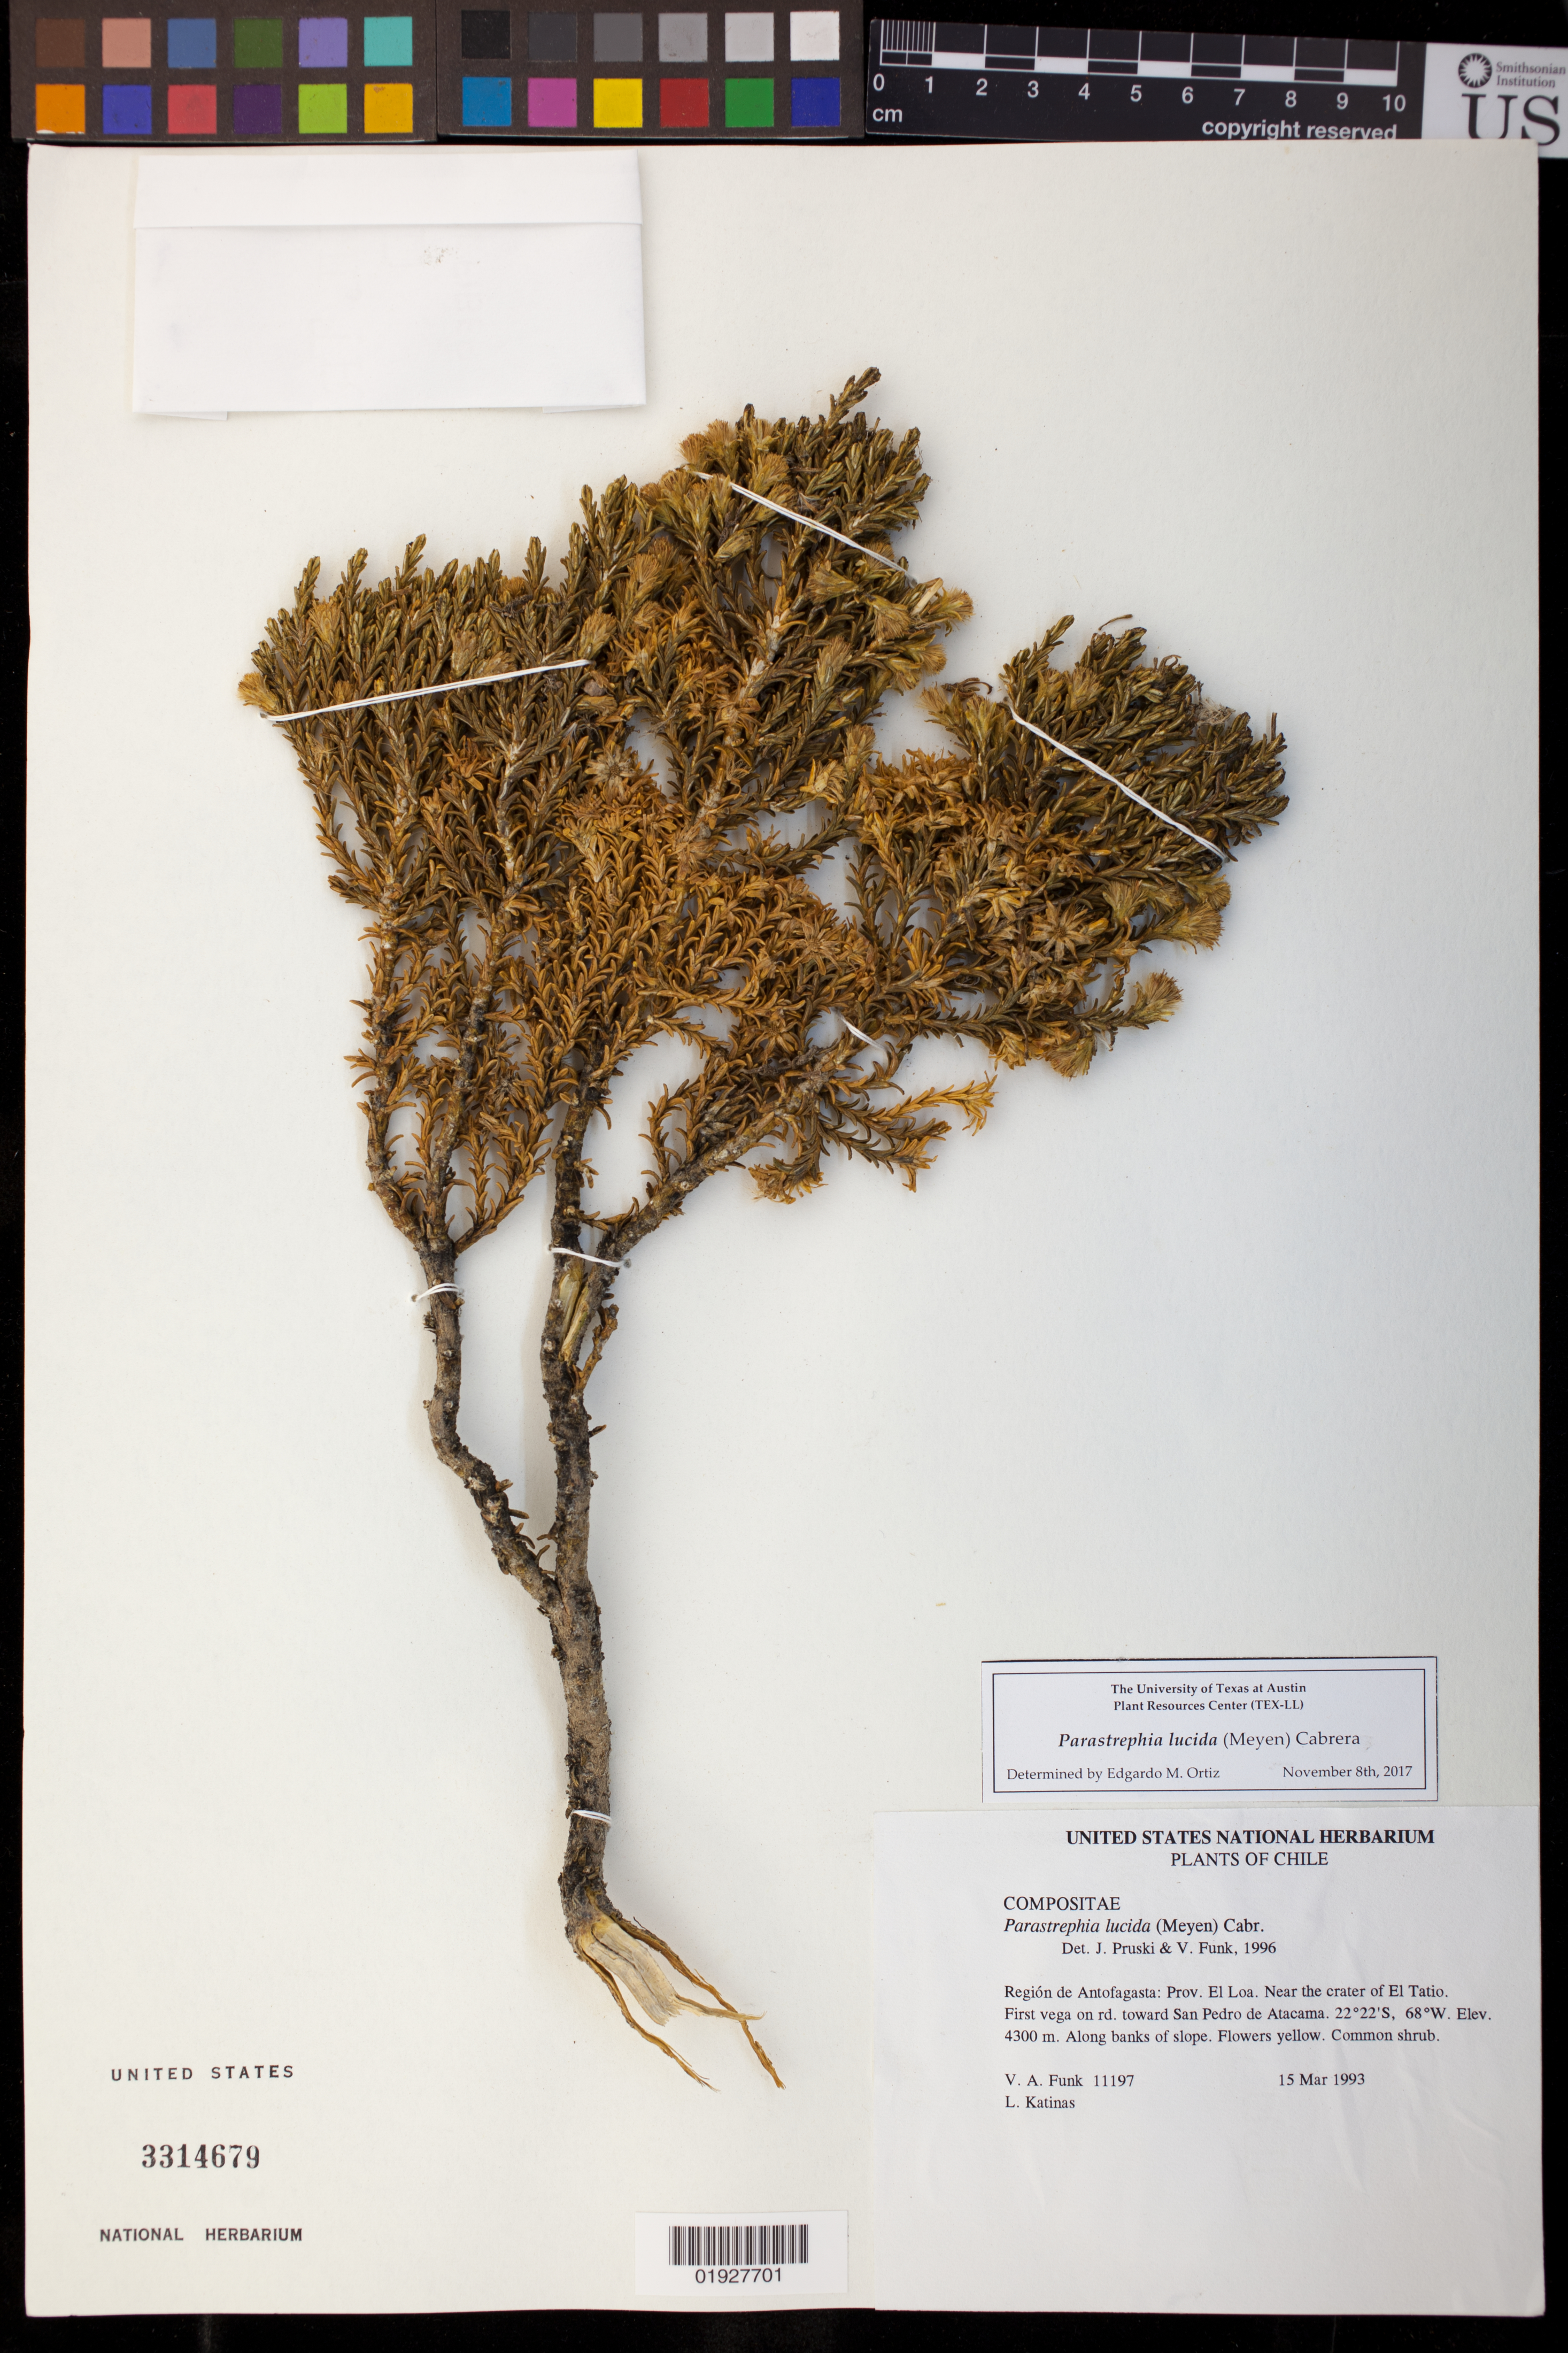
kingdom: Plantae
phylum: Tracheophyta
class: Magnoliopsida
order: Asterales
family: Asteraceae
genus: Parastrephia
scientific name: Parastrephia lucida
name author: (Meyen) Cabrera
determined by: Ortiz, E. M.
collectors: V. Funk & L. Katinas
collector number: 11197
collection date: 1993-03-15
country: Chile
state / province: Antofagasta (II)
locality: Prov. El Loa, near the crater of El Tatio, first vega on rd. toward San Pedro de Atacama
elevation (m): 4300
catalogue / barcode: US 3314679